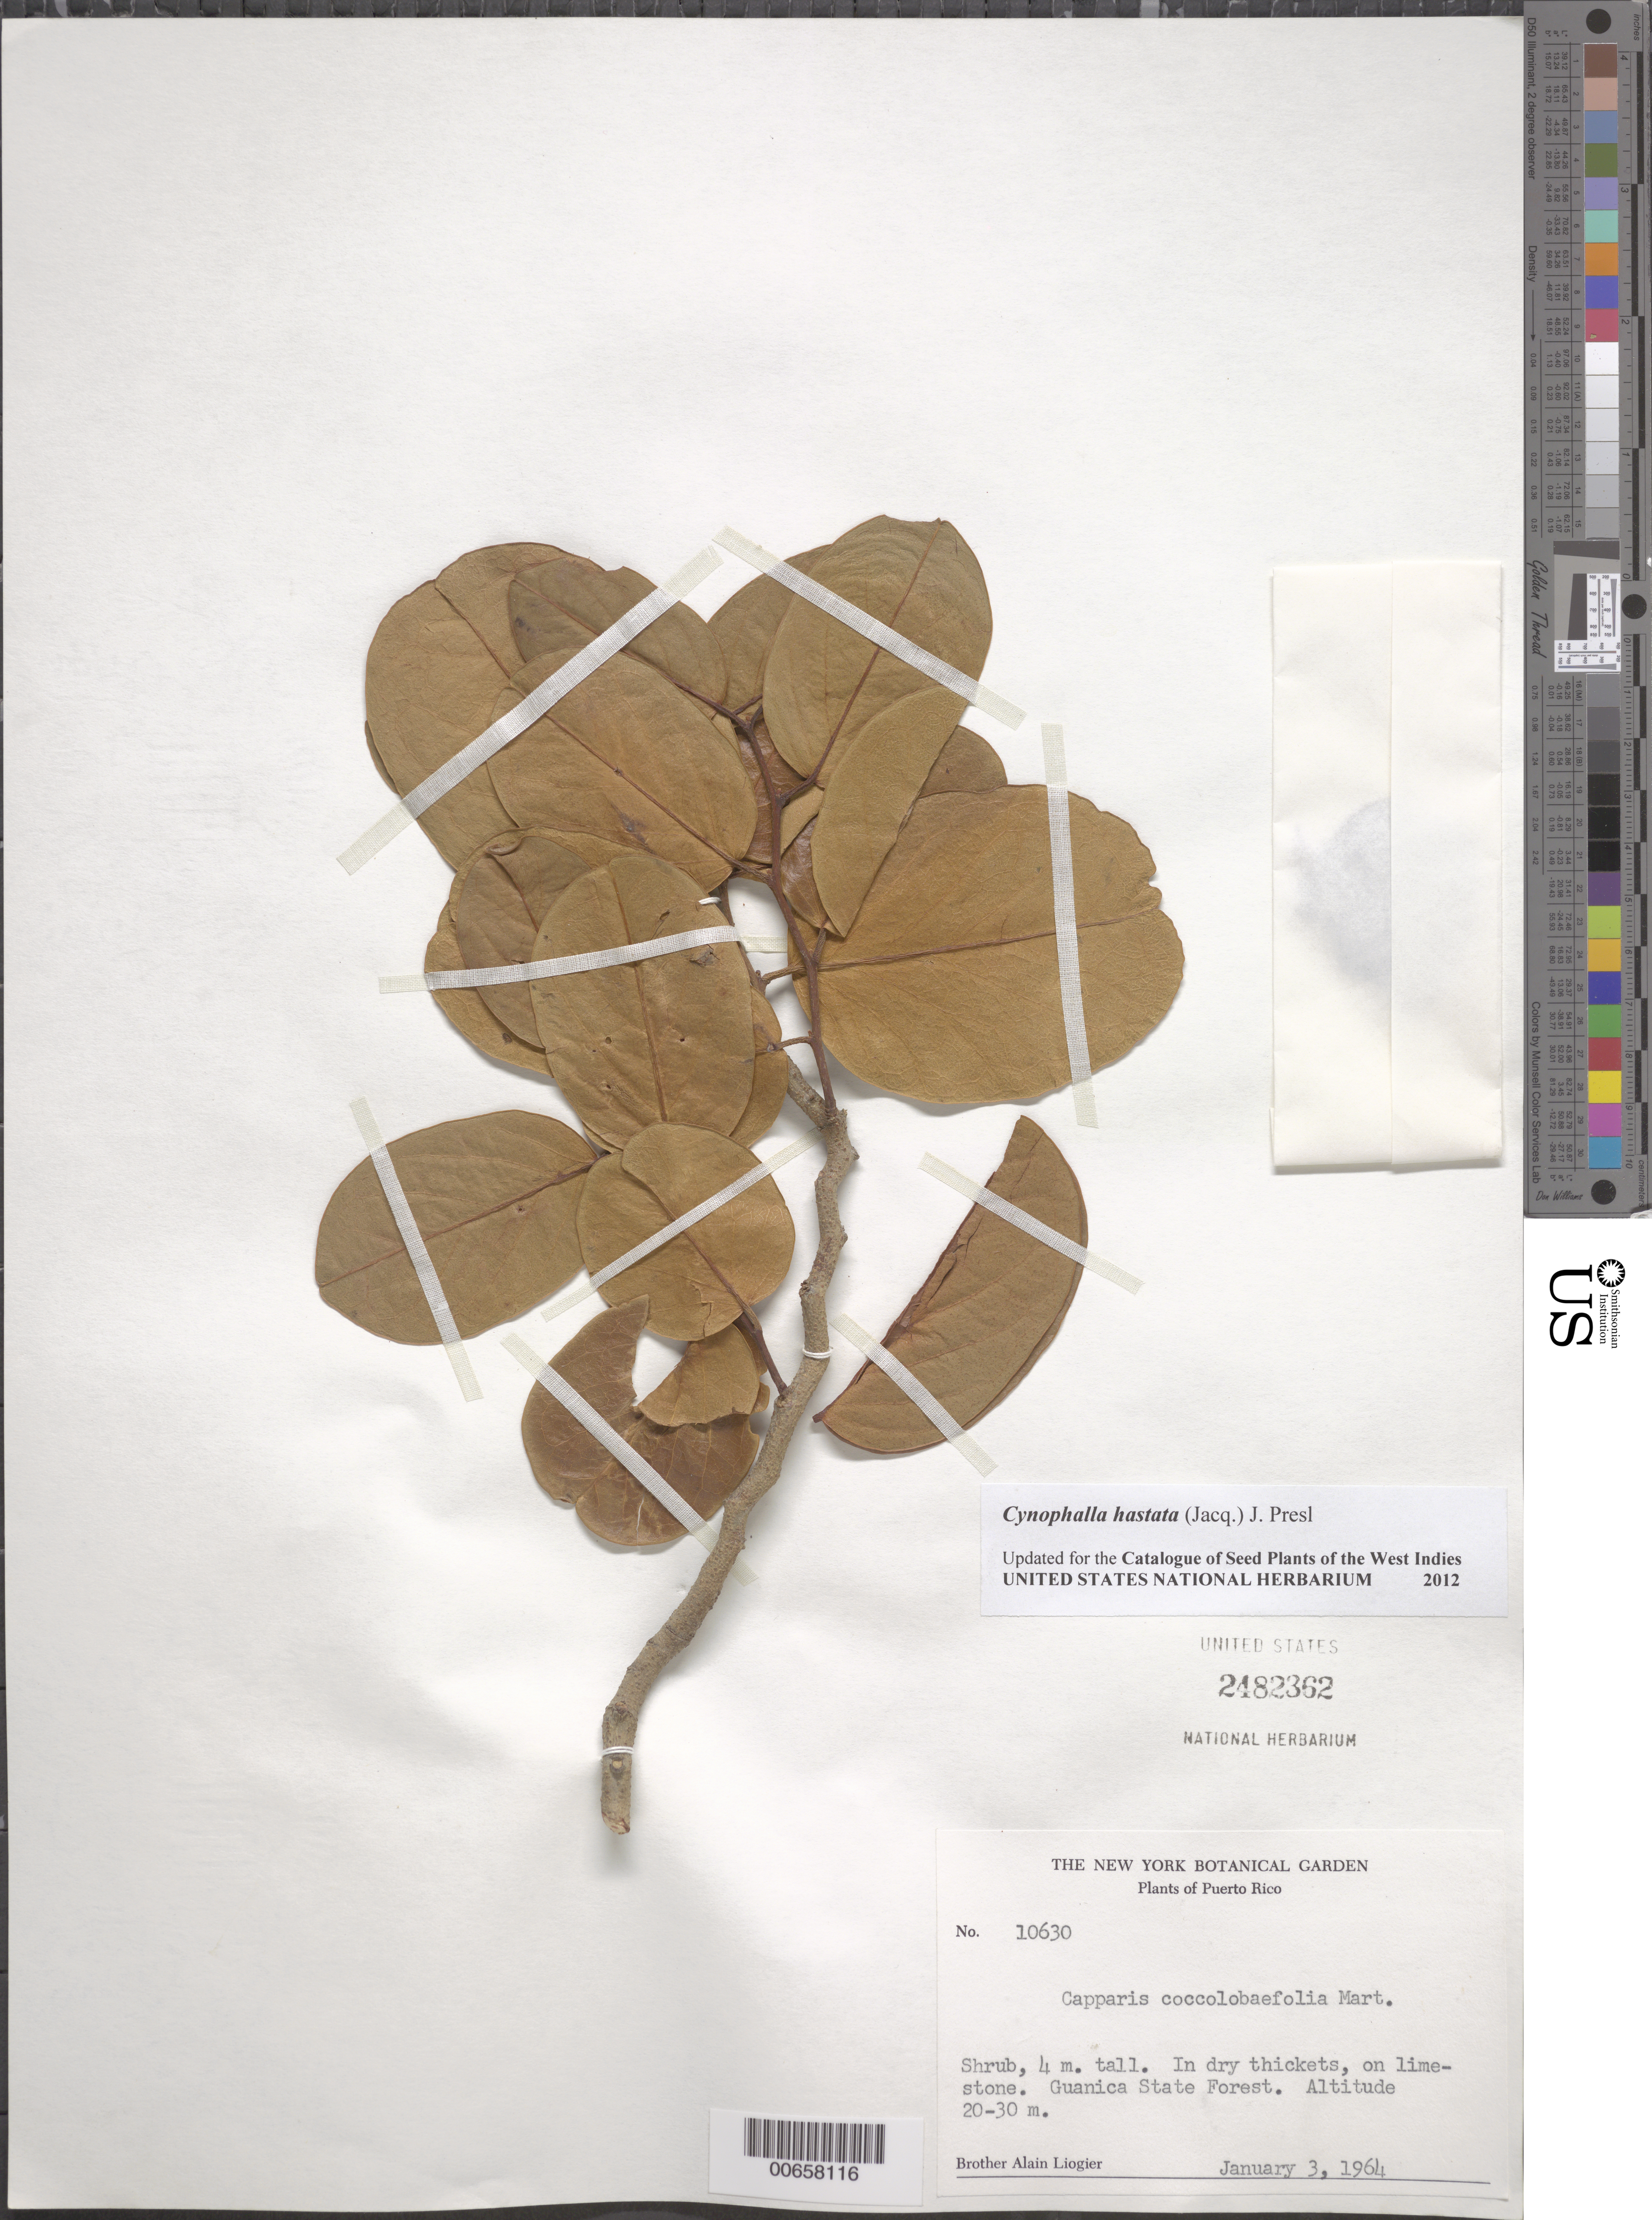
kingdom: Plantae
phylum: Tracheophyta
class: Magnoliopsida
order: Brassicales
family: Capparaceae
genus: Capparis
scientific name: Capparis coccolobifolia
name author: Mart. ex Eichler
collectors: A. H. Liogier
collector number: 10630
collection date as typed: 03 Jan 1964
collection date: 1964-01-03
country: Puerto Rico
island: Greater Antilles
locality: Guanica State Forest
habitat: In dry thickets, on limestone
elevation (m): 20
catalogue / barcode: US 2482362